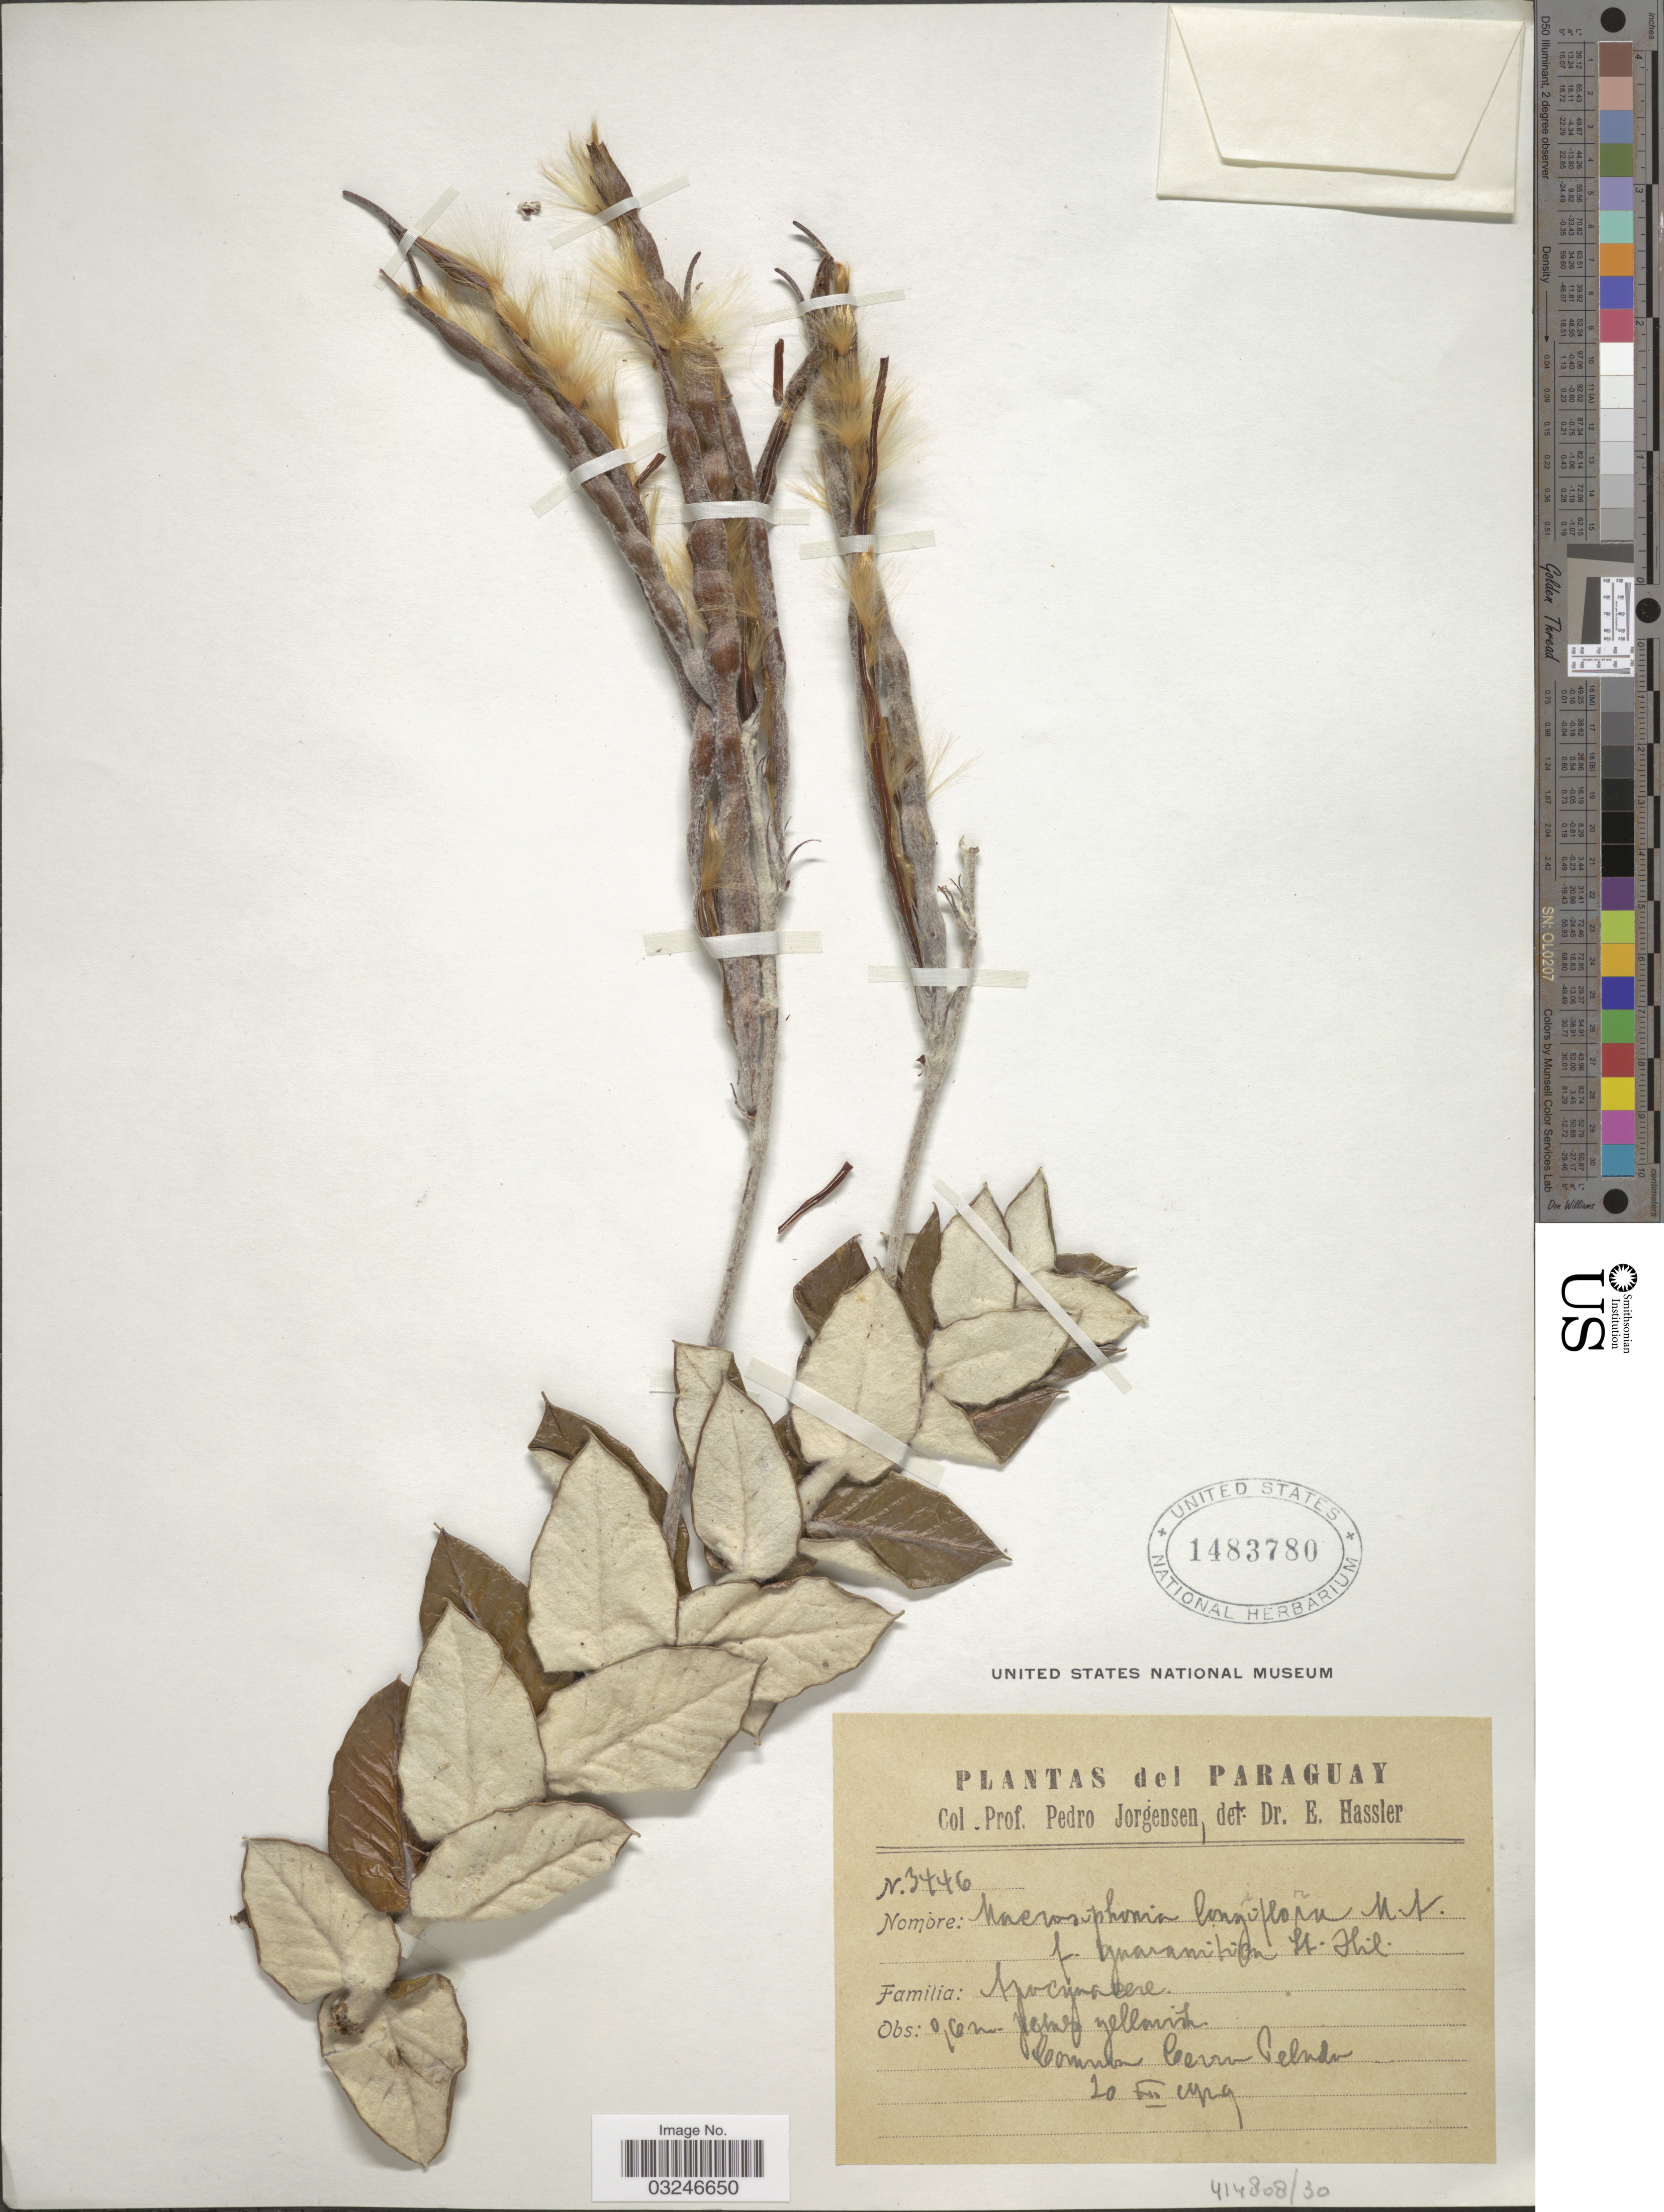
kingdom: Plantae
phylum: Tracheophyta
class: Magnoliopsida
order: Gentianales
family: Apocynaceae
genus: Macrosiphonia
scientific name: Macrosiphonia longiflora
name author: (Desf.) Müll. Arg.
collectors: P. Jörgensen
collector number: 3446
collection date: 1929-07-20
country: Paraguay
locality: Cerro Pelado.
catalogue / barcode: US 1483780